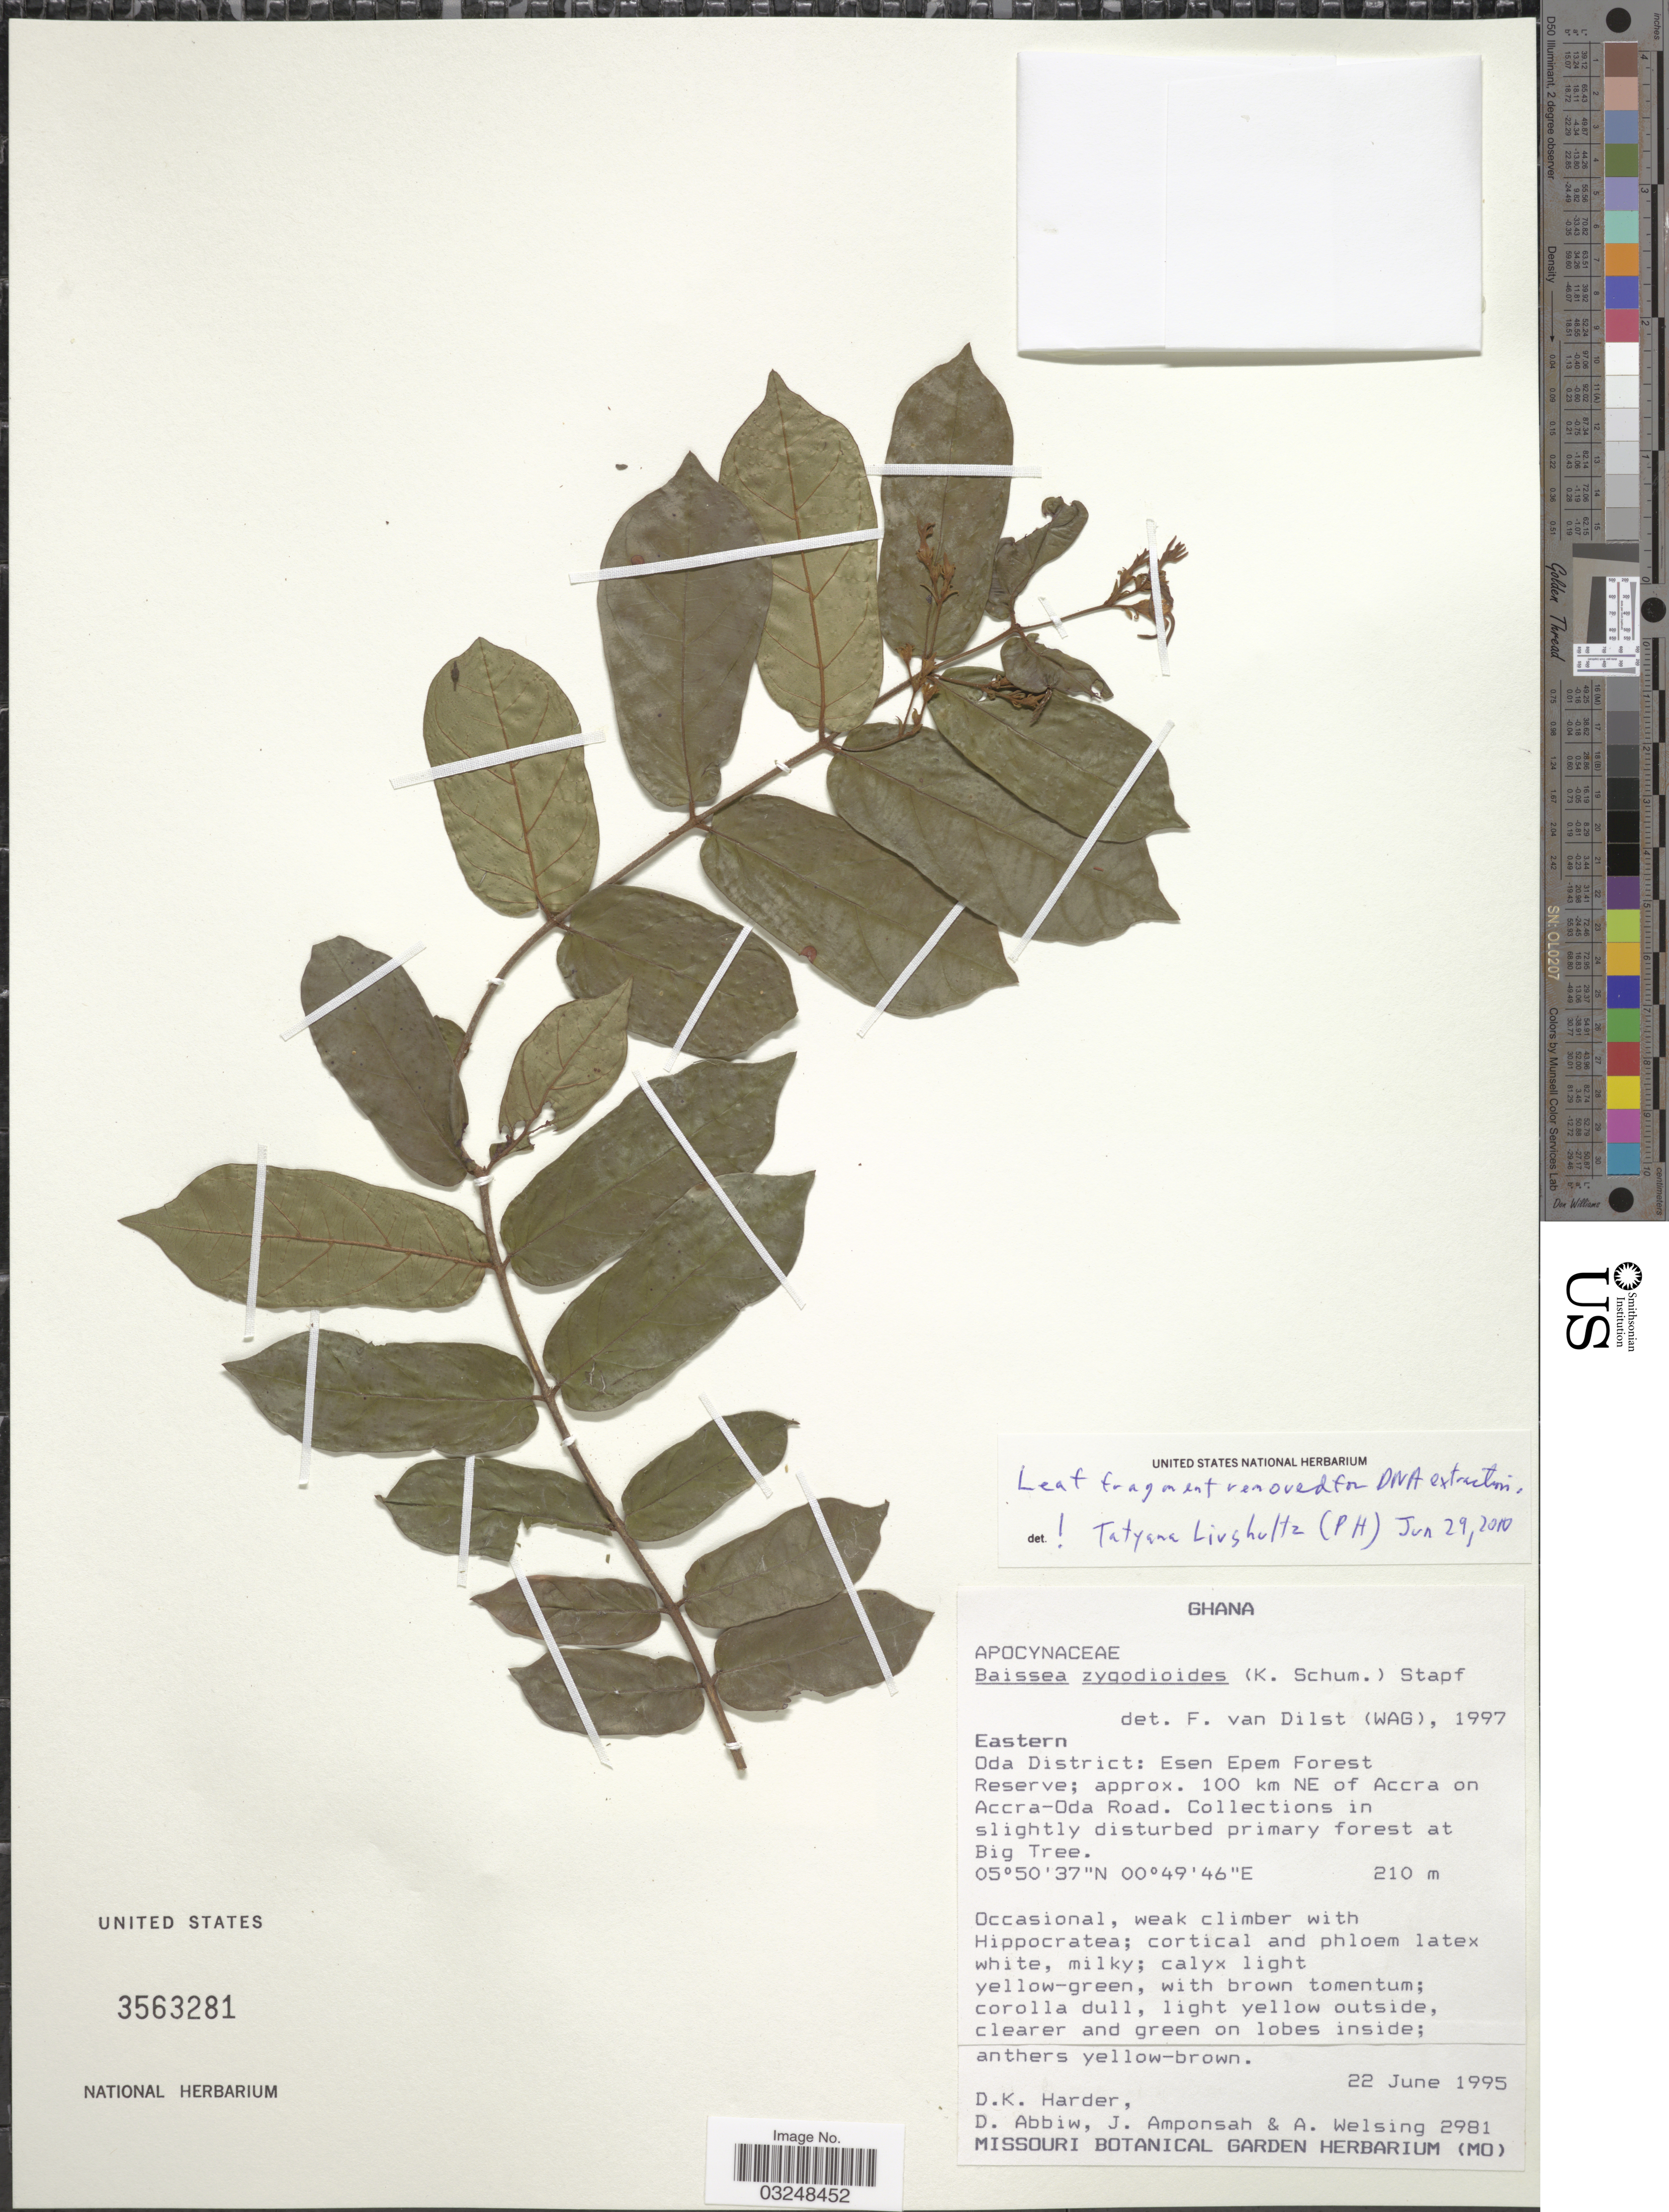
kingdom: Plantae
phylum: Tracheophyta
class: Magnoliopsida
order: Gentianales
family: Apocynaceae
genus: Baissea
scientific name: Baissea zygodioides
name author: (Schum.) Stapf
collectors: D. Harder, D. K. Abbiw, J. Amponsah & A. Welsing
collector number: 2981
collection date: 1995-06-22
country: Ghana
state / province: Eastern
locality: Eastern, Oda District: Esen Epem Forest Reserve; approx. 100 km NE of Accra on Accra-Oda Road.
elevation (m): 210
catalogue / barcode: US 3563281